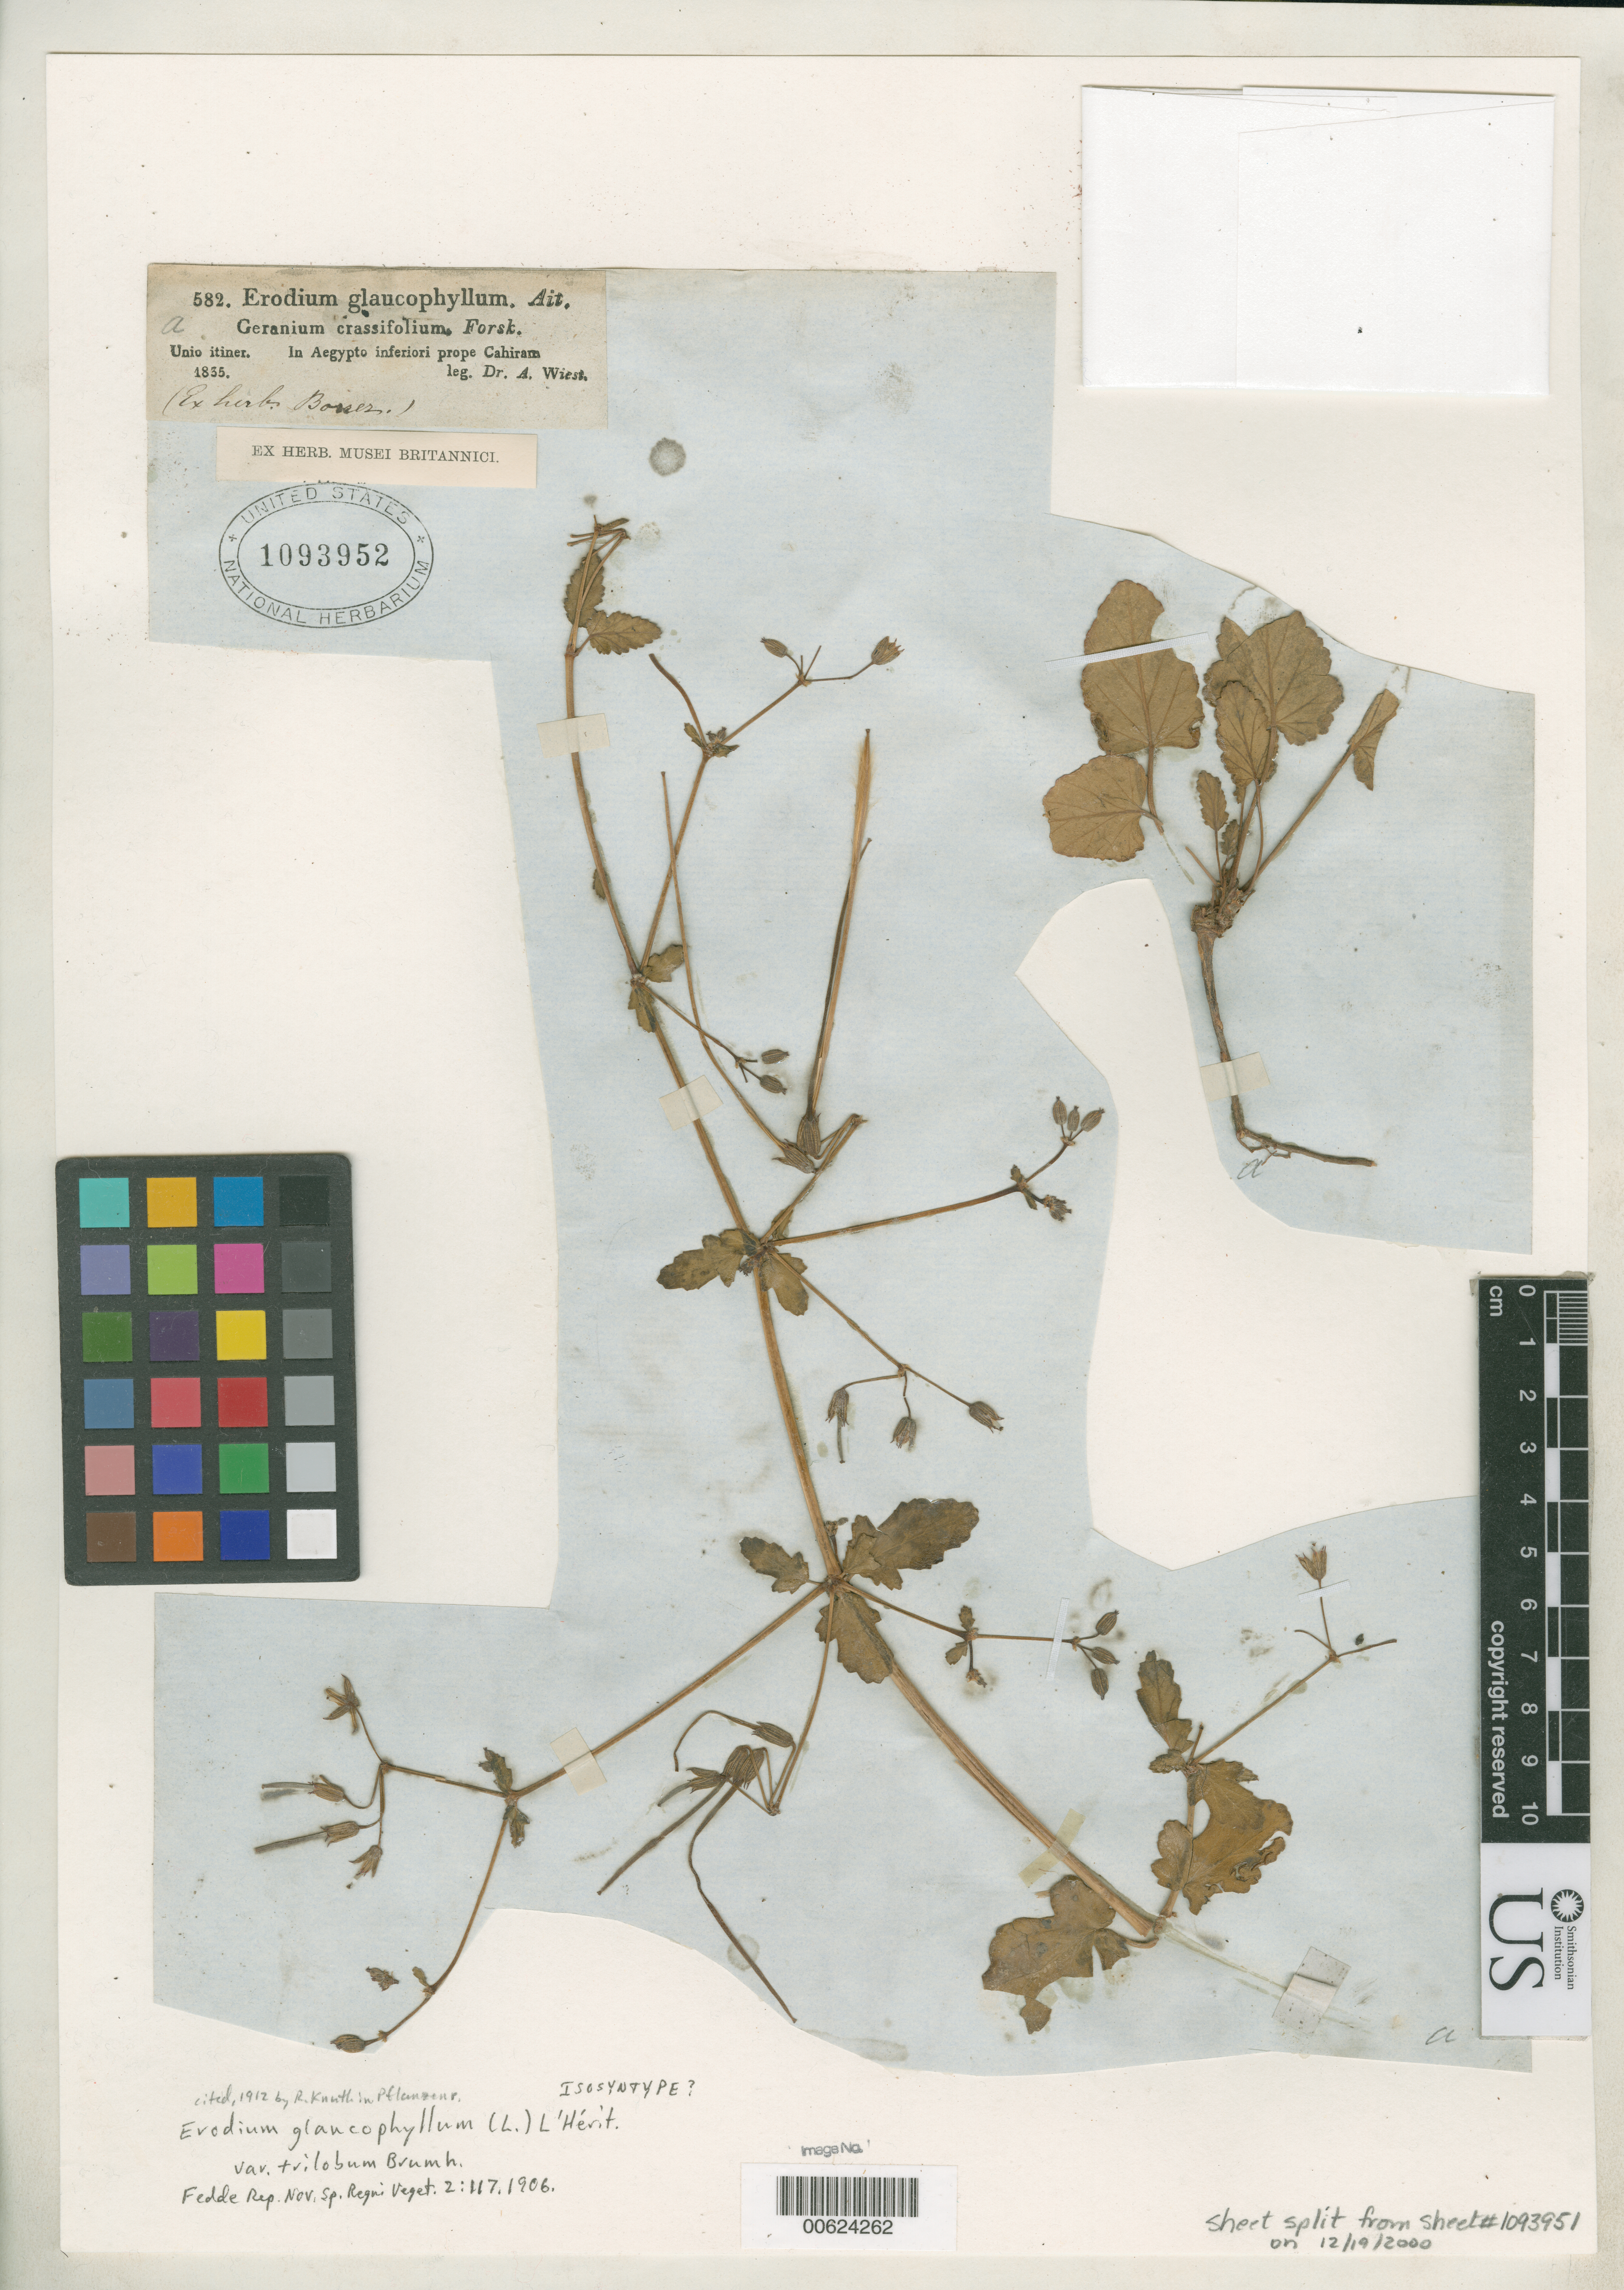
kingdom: Plantae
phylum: Tracheophyta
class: Magnoliopsida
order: Geraniales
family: Geraniaceae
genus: Erodium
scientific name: Erodium glaucophyllum var. trilobum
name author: Brumh.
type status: Possible Isotype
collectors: A. Wiest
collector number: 582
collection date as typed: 1835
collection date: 1835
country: Egypt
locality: Near Cahiram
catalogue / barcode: US 1093952